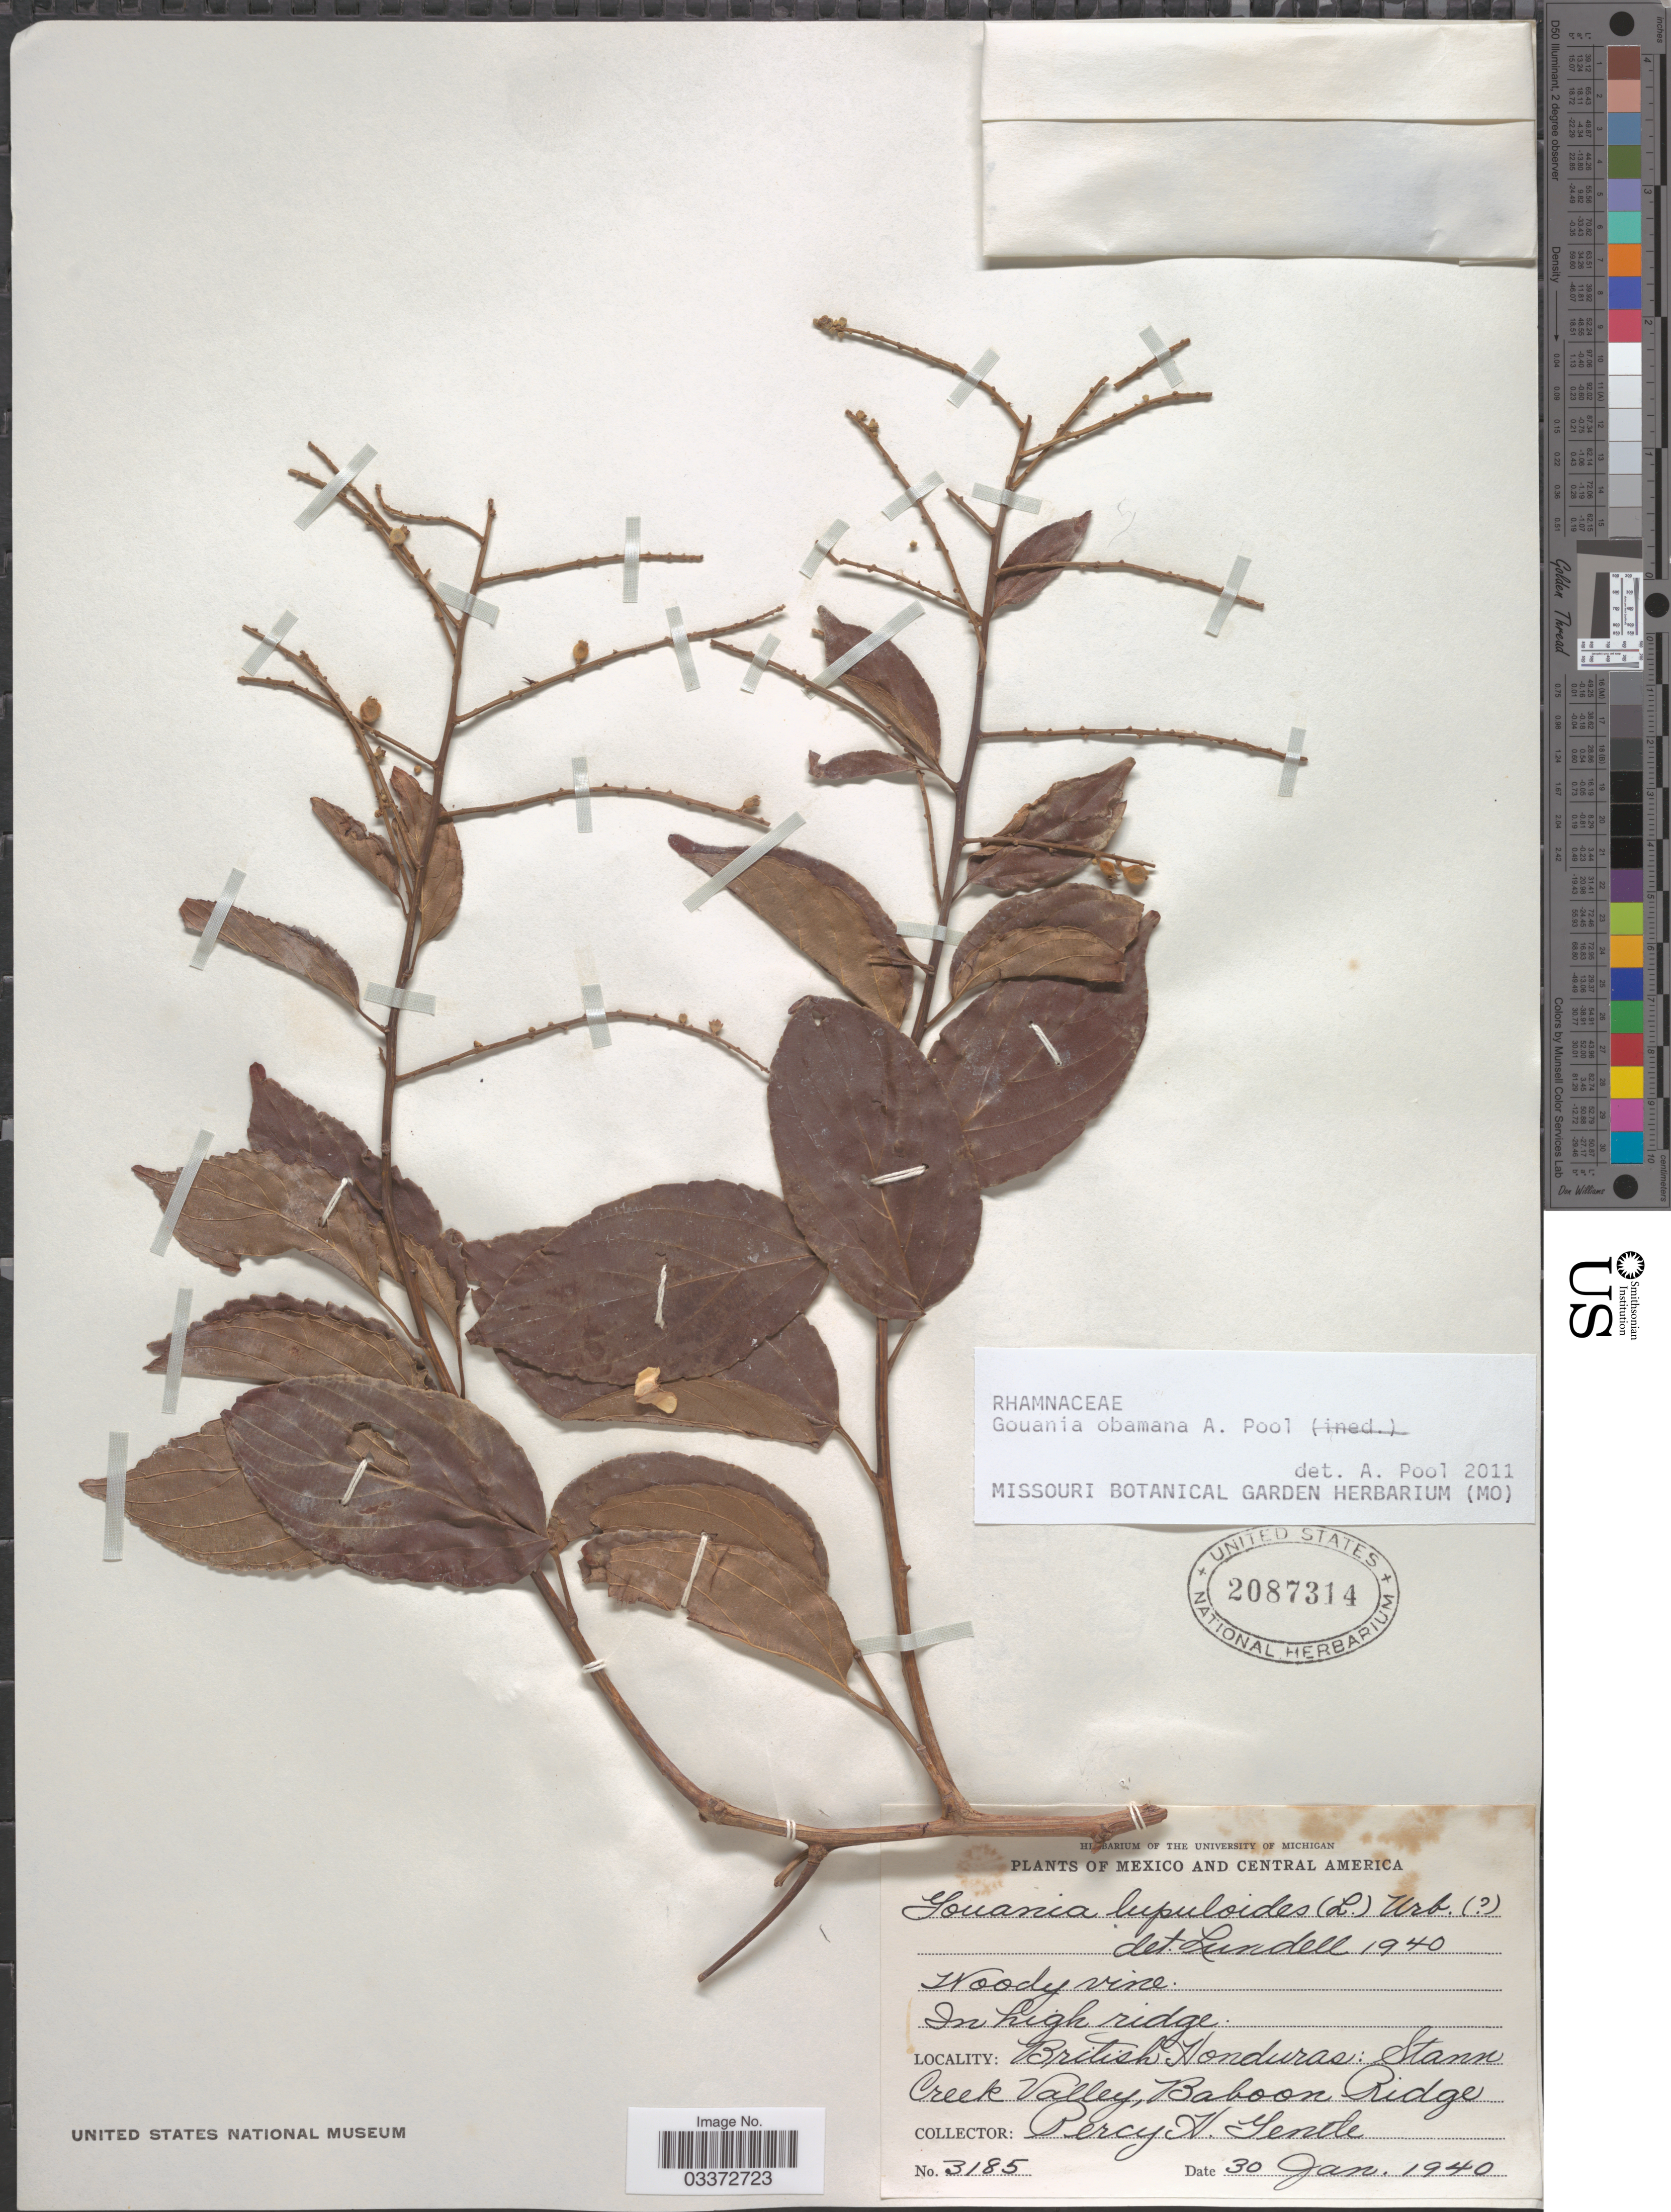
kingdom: Plantae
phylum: Tracheophyta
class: Magnoliopsida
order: Rosales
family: Rhamnaceae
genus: Gouania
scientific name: Gouania obamana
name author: A. Pool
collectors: P. H. Gentle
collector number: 3185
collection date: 1940-01-30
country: Belize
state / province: Stann Creek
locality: British Honduras: Stann Creek Valley, Baboon Ridge.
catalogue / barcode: US 2087314